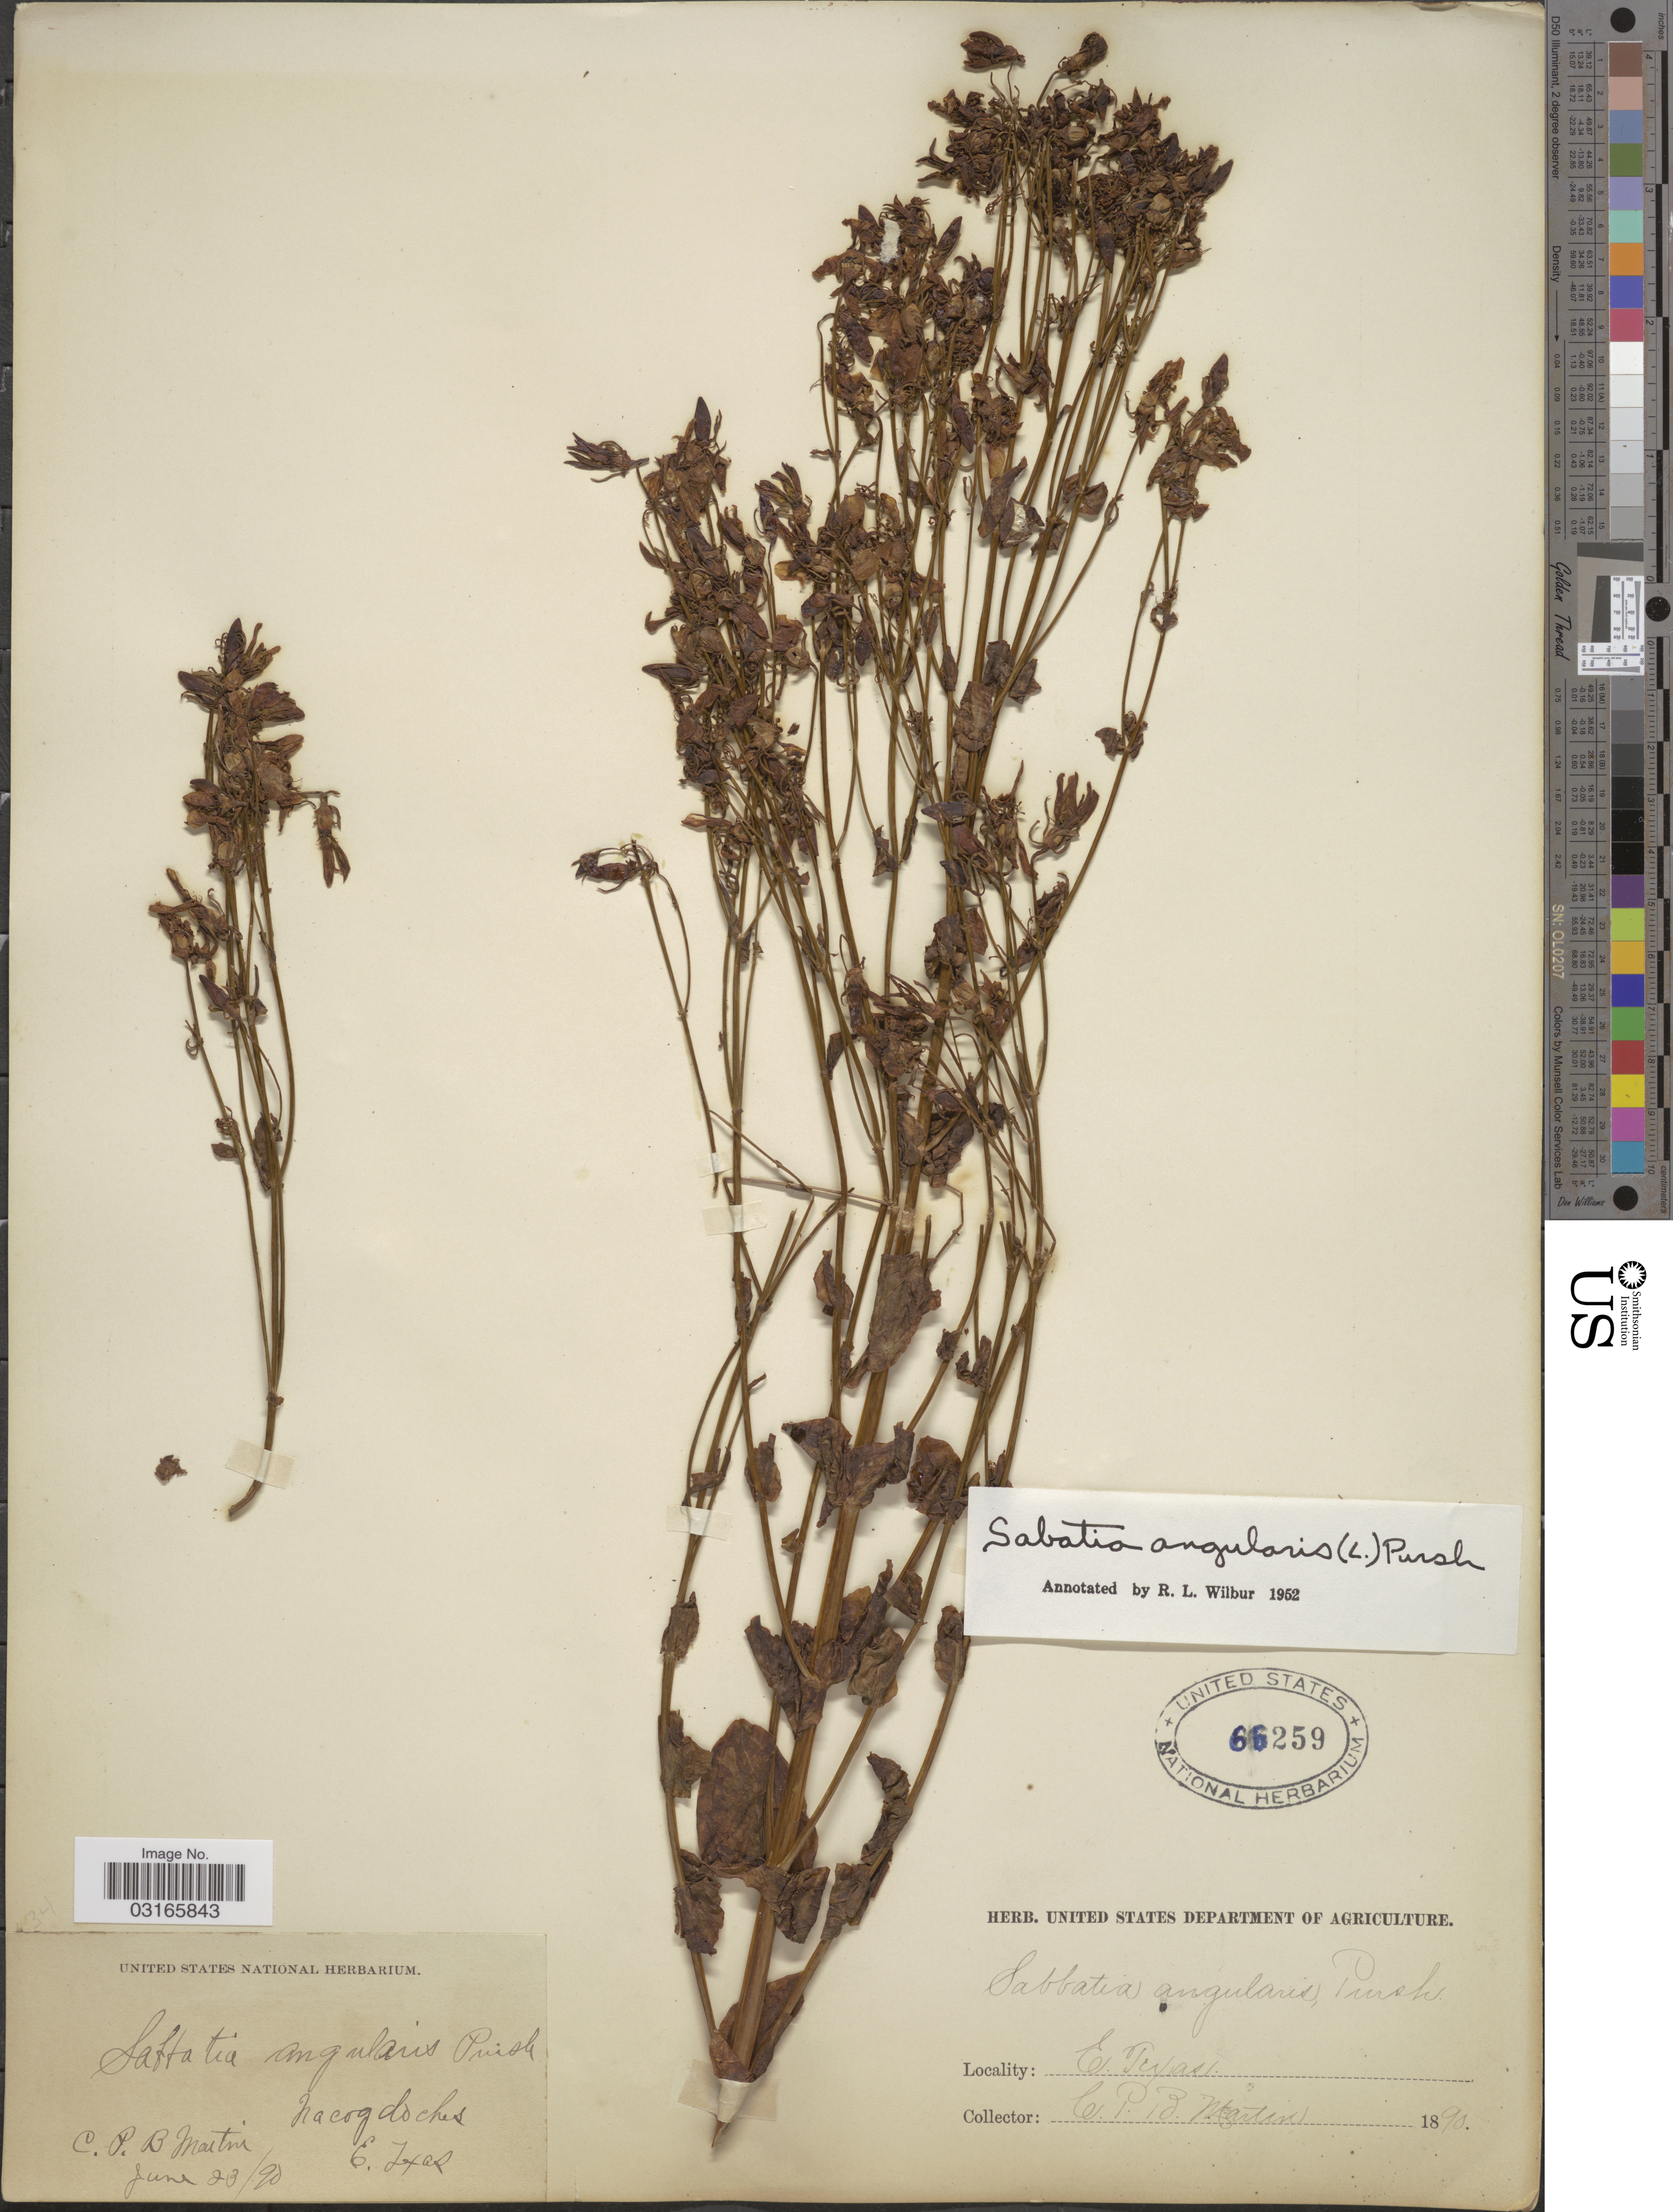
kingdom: Plantae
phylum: Tracheophyta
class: Magnoliopsida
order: Gentianales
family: Gentianaceae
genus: Sabatia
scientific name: Sabatia angularis (L.) Pursh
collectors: C. Martin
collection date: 1890-06-23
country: United States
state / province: Texas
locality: Nacogdoches. E. Texas.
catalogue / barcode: US 66259